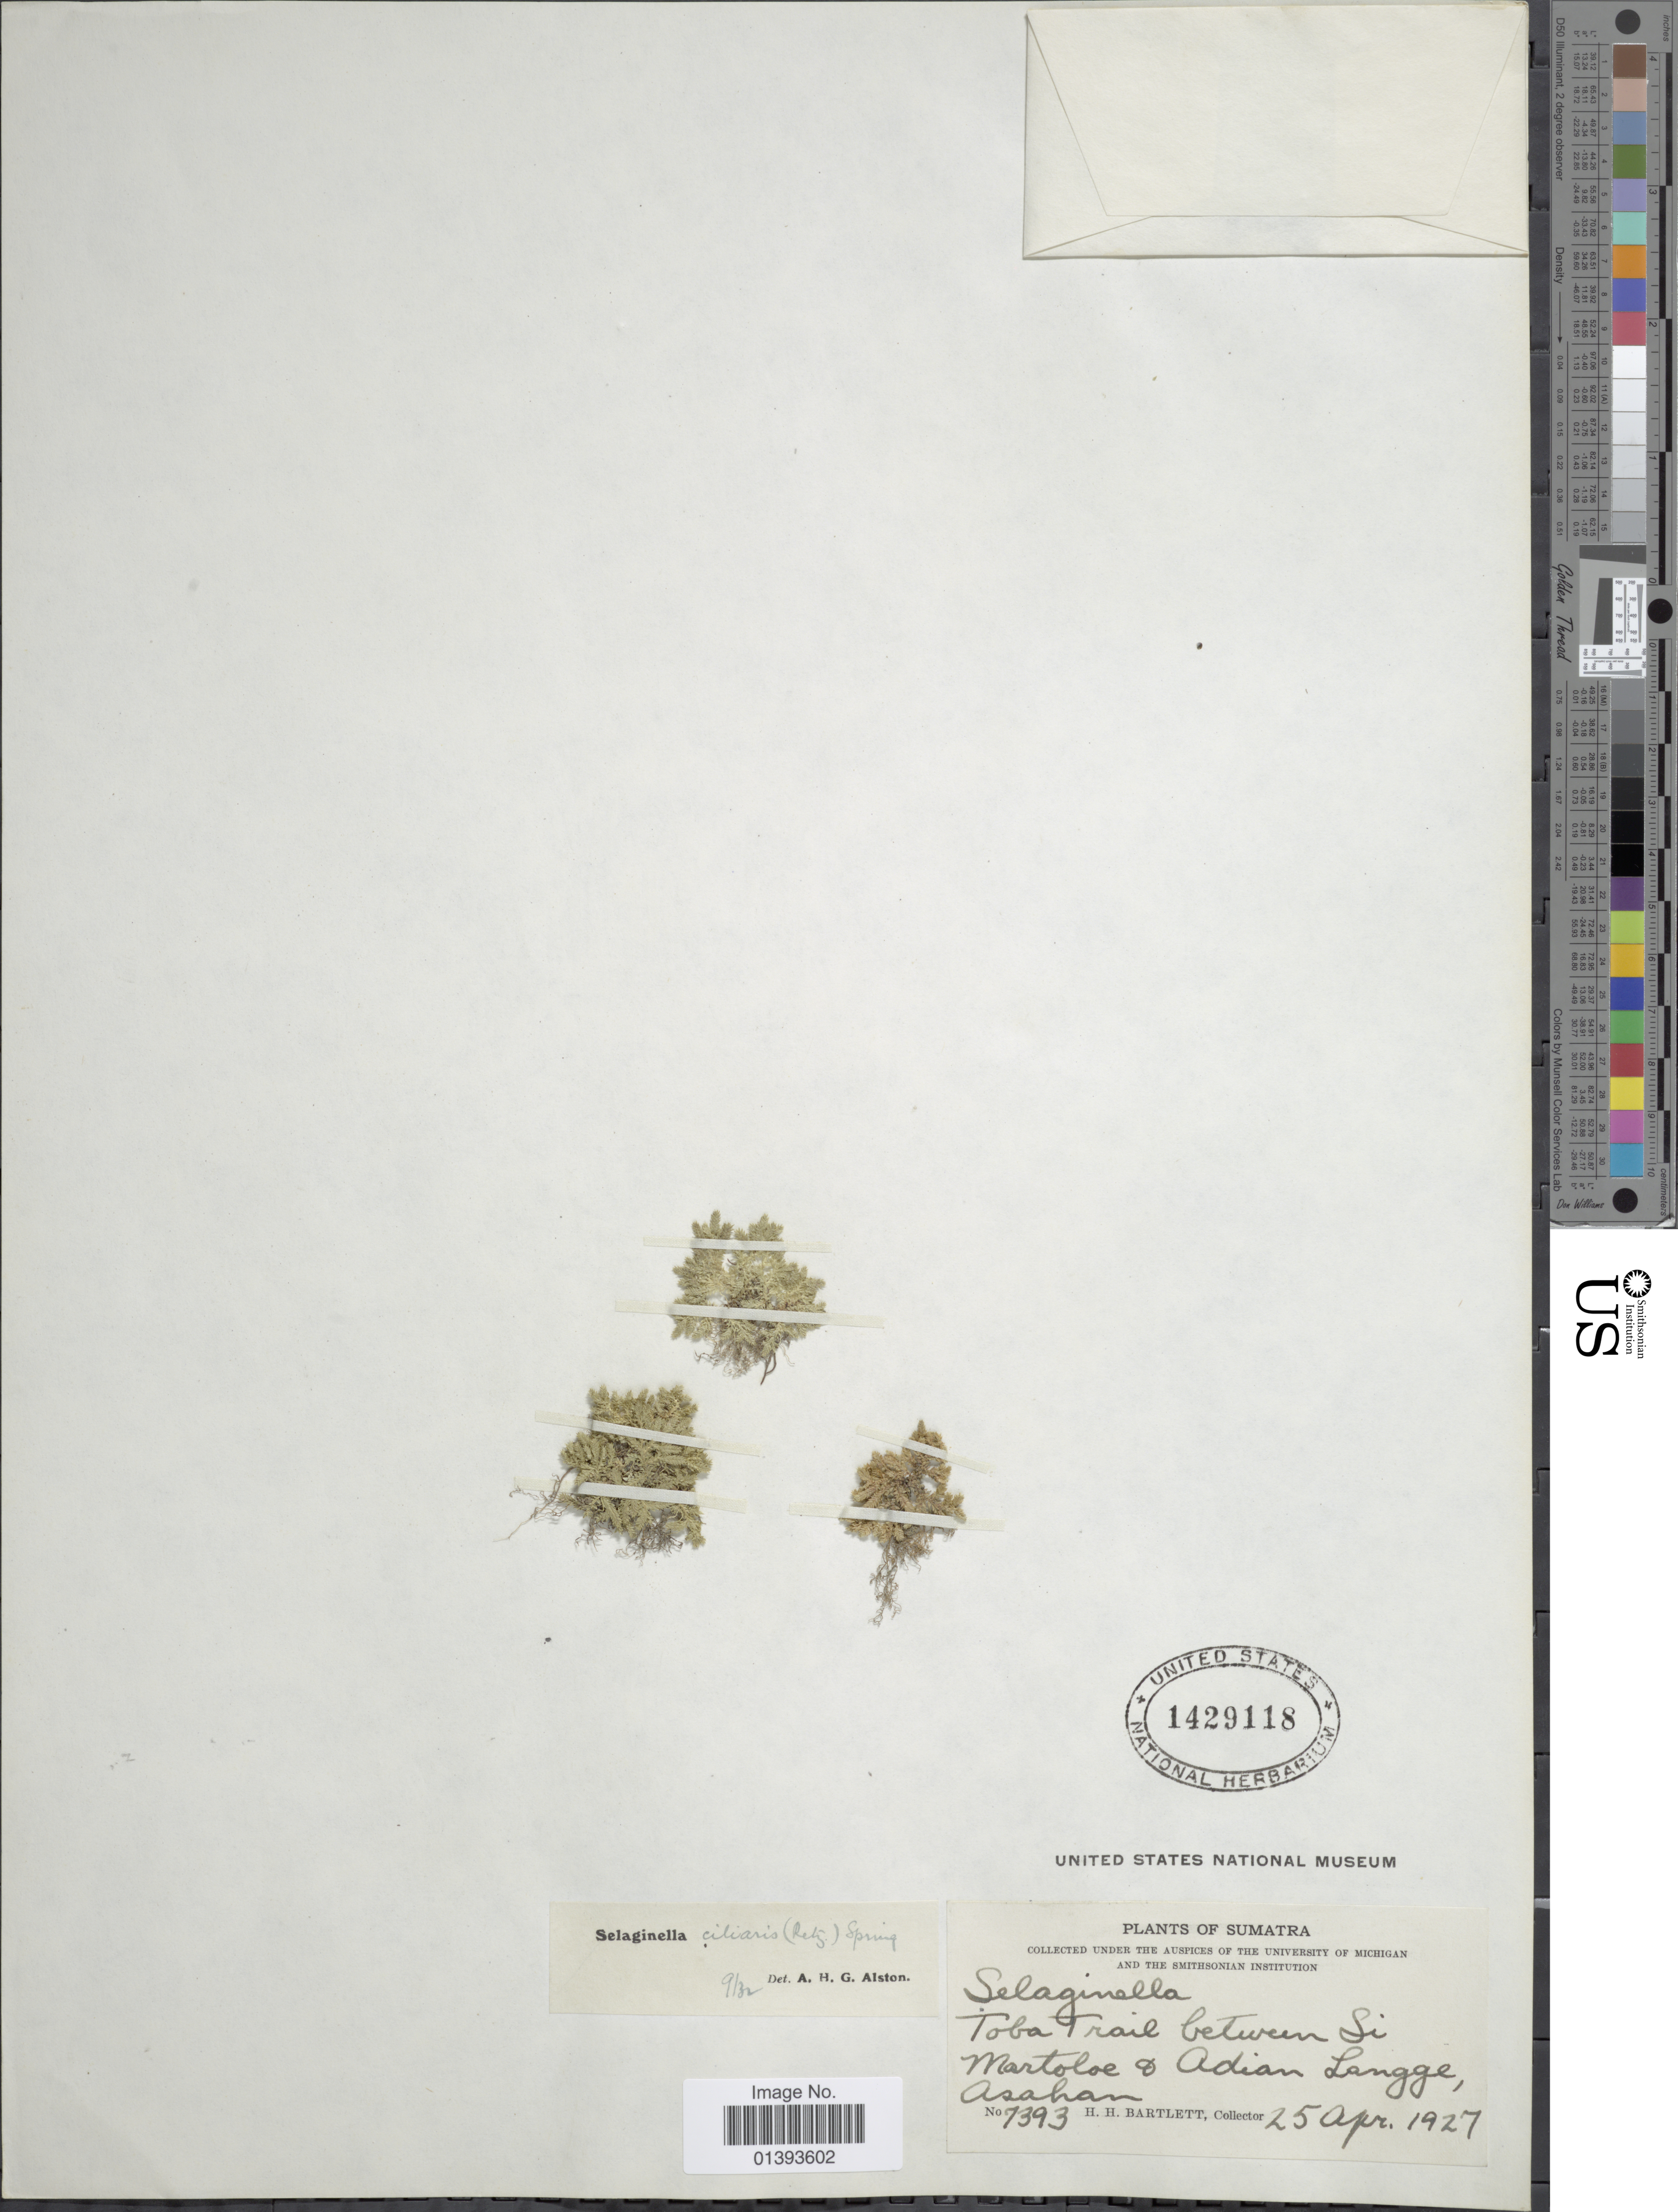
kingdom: Plantae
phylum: Tracheophyta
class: Lycopodiopsida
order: Selaginellales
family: Selaginellaceae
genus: Selaginella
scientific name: Selaginella ciliaris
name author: (Retz.) Spring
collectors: H. H. Bartlett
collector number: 7393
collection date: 1927-04-25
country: Indonesia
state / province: Sumatra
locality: Toba trail between Si Martoloe & Adian Langge, Asahan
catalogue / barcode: US 1429118